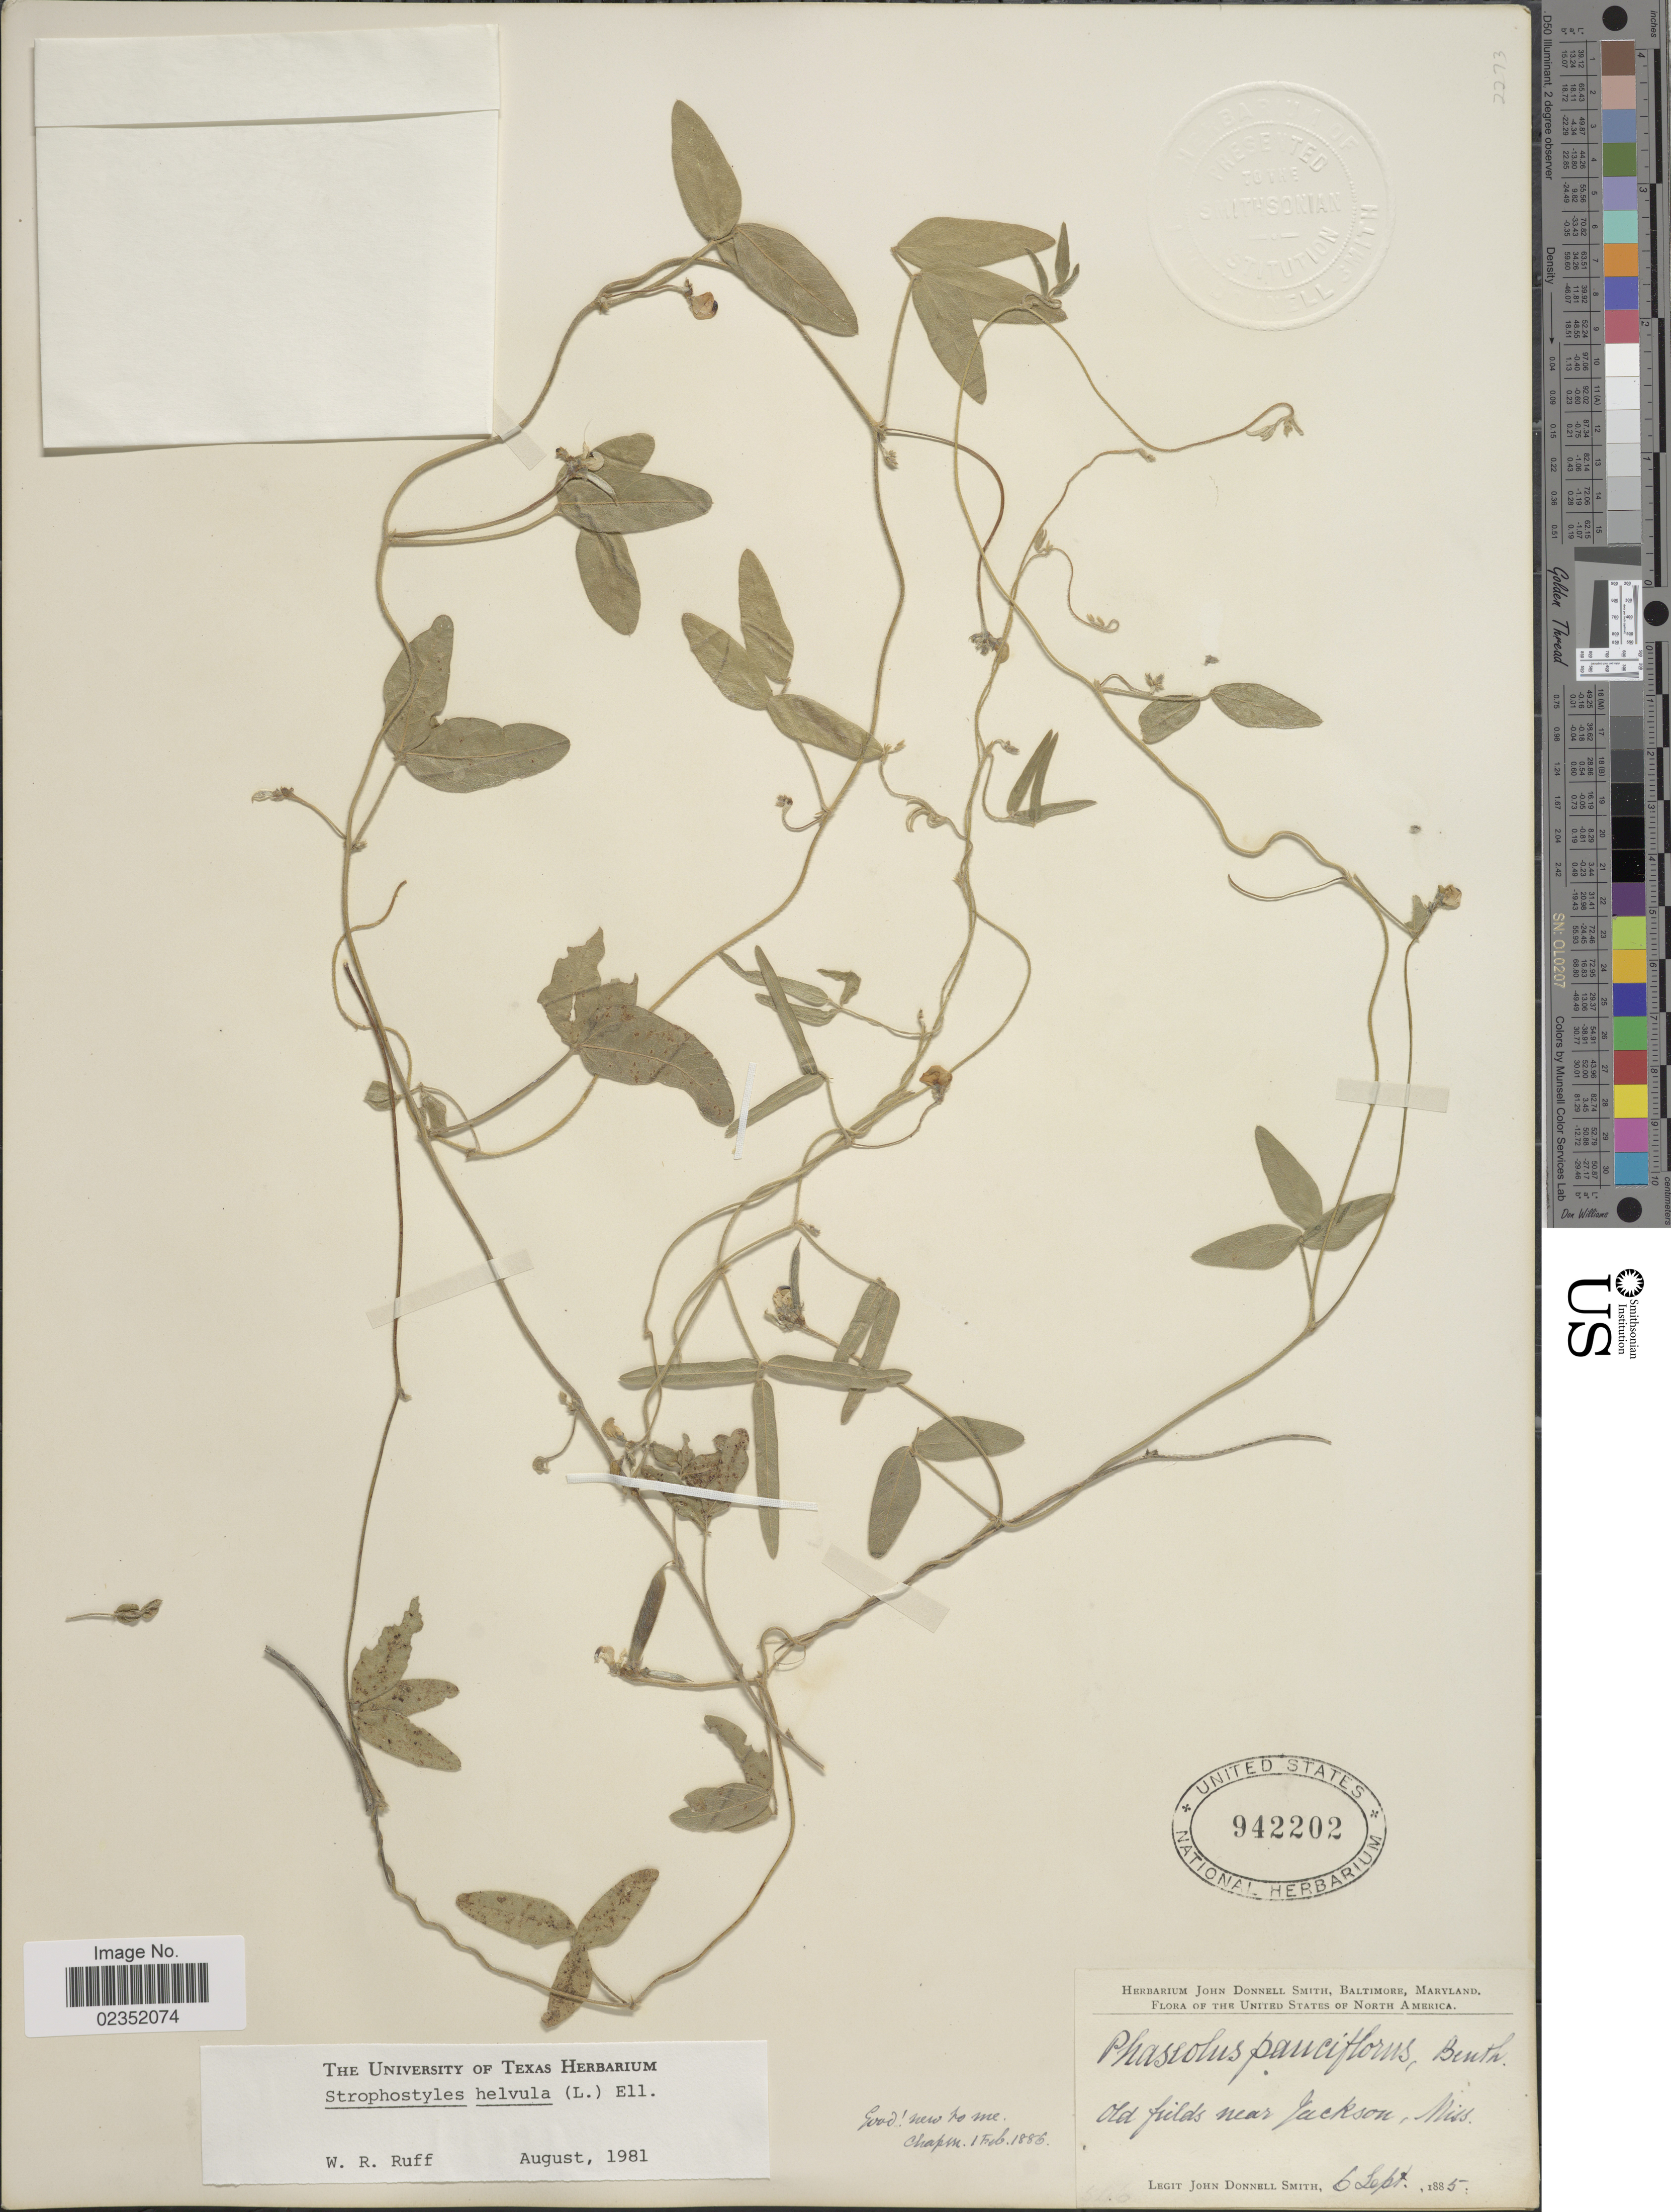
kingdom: Plantae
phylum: Tracheophyta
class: Magnoliopsida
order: Fabales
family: Fabaceae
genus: Strophostyles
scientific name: Strophostyles leiosperma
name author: (Torr. & A. Gray) Piper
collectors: J. Donnell Smith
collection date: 1885-09-06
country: United States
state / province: Mississippi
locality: Old fields near Jackson.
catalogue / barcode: US 942202